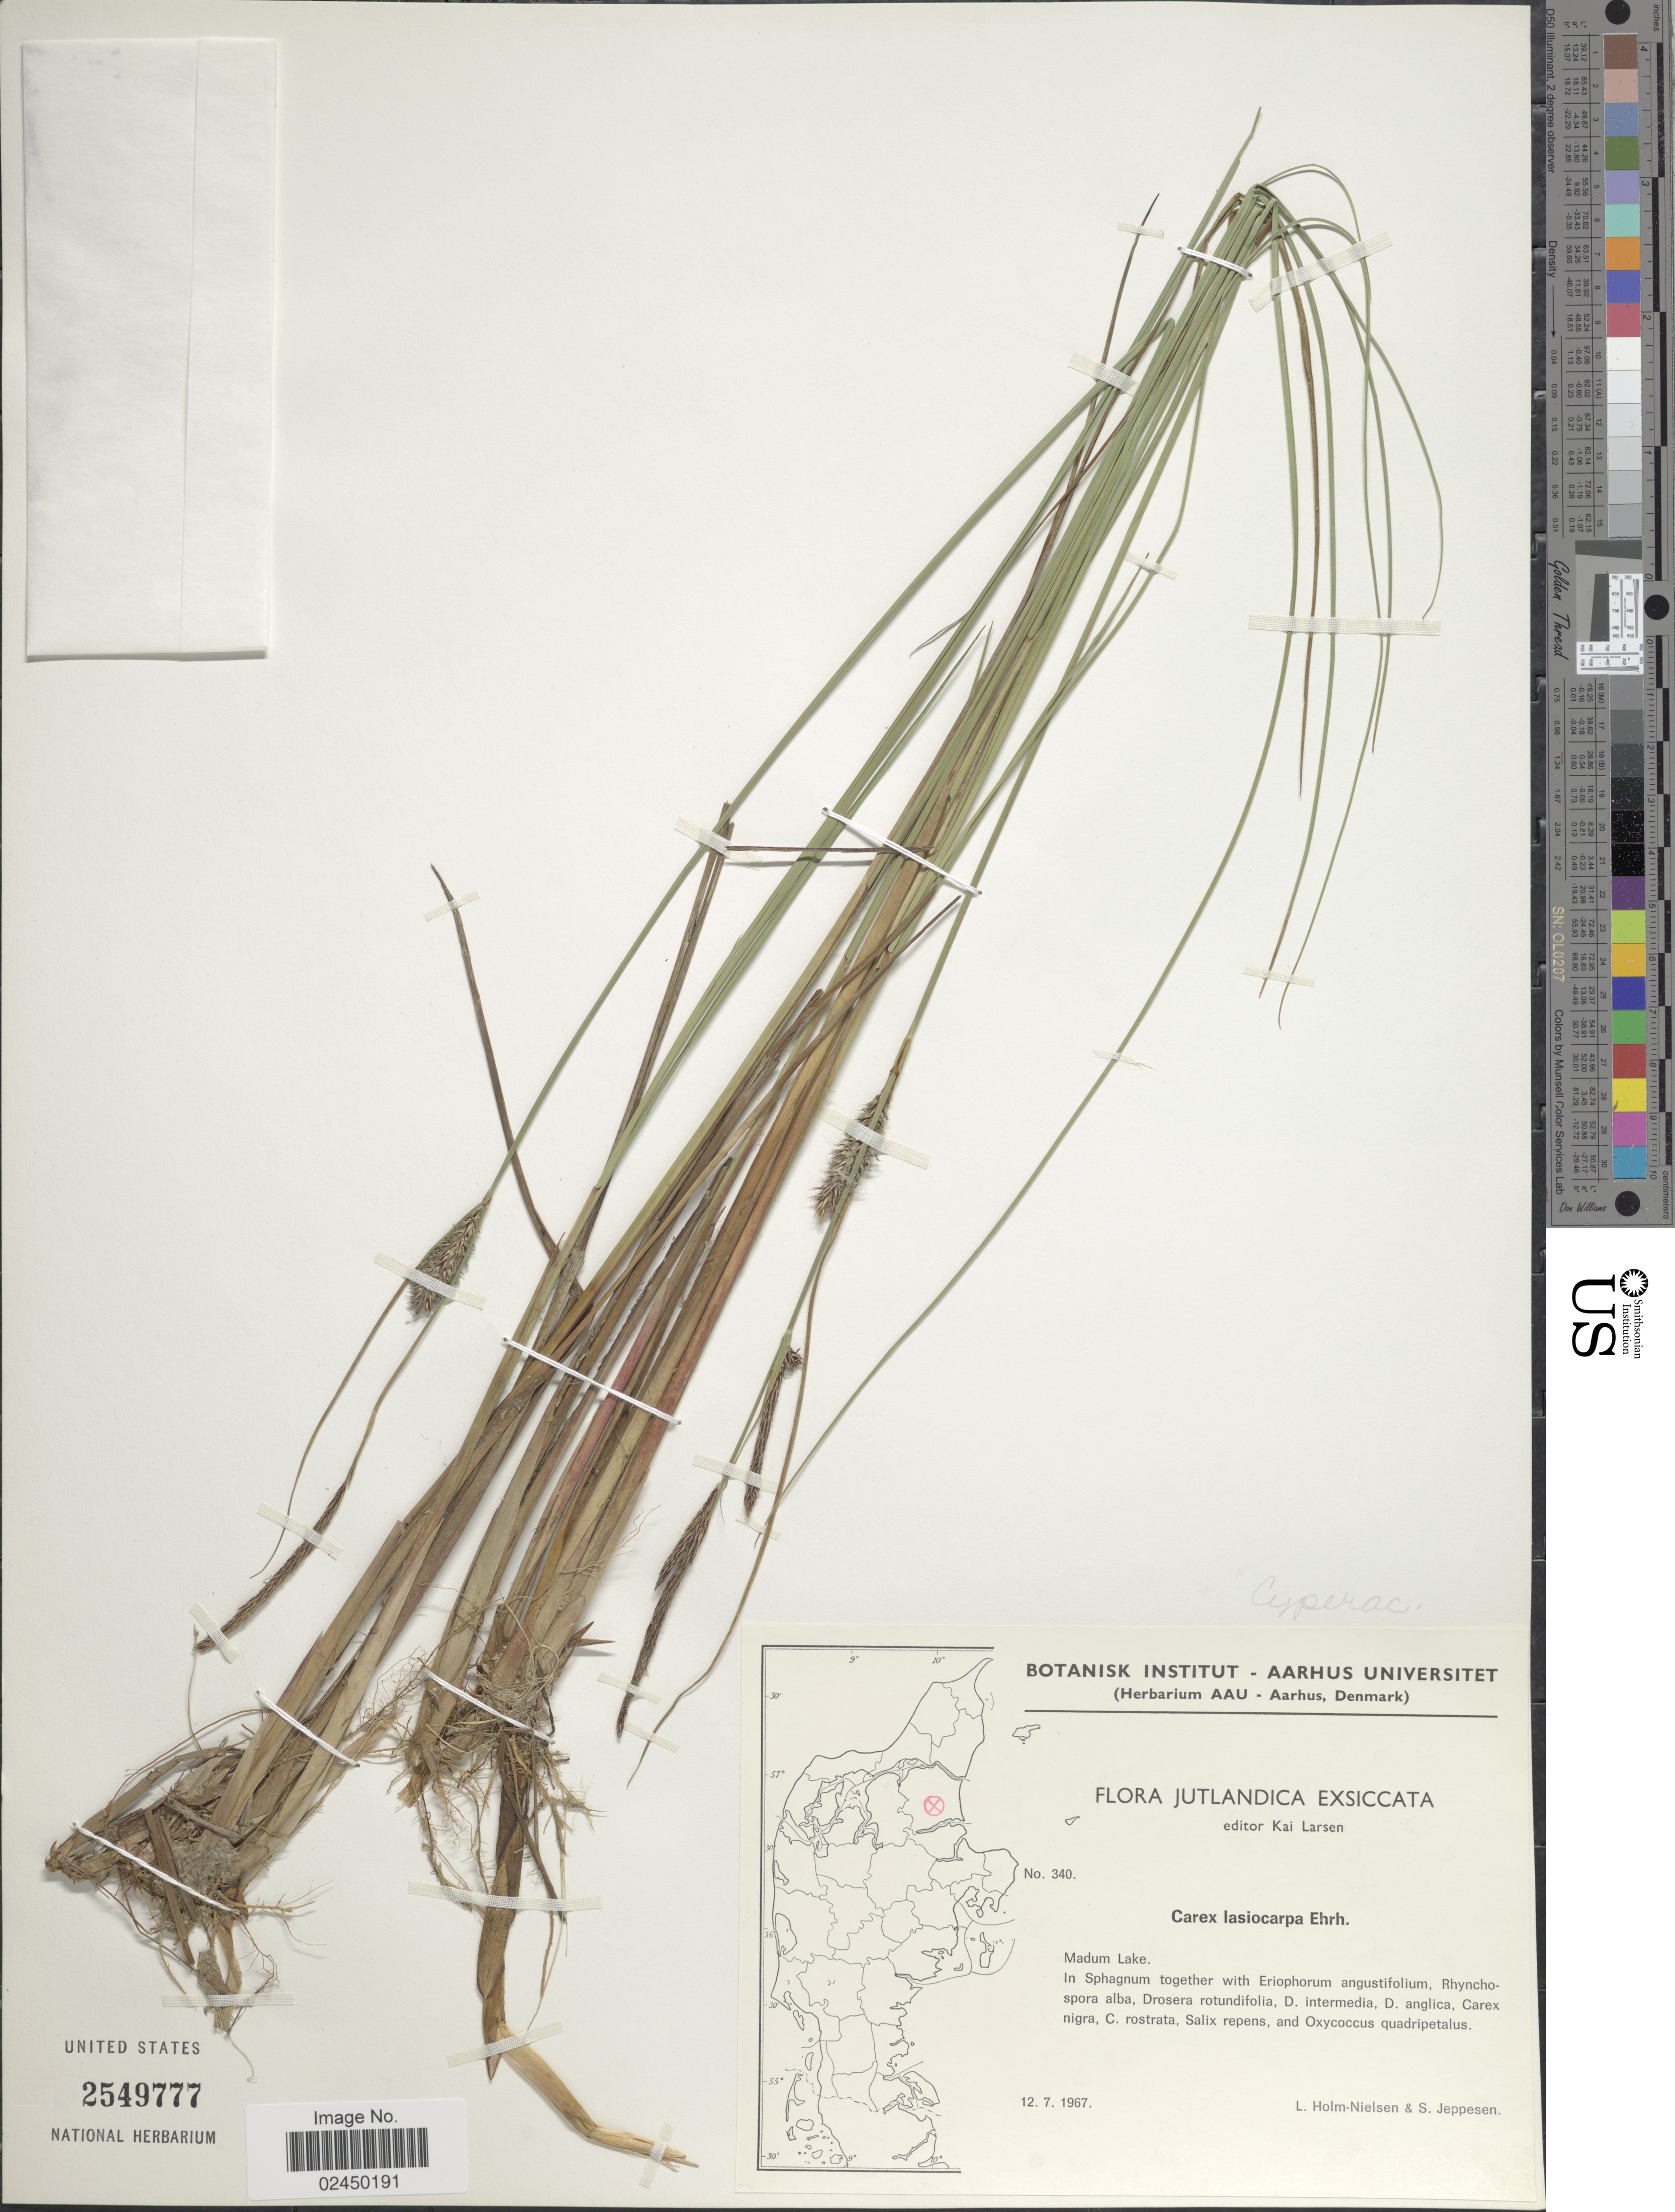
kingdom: Plantae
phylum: Tracheophyta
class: Liliopsida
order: Poales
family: Cyperaceae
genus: Carex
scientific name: Carex lasiocarpa var. lasiocarpa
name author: Ehrh.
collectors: L. Holm-Nielsen & S. Jeppesen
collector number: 340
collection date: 1967-07-12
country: Denmark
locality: Jutlandica, Madum Lake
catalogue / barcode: US 2549777